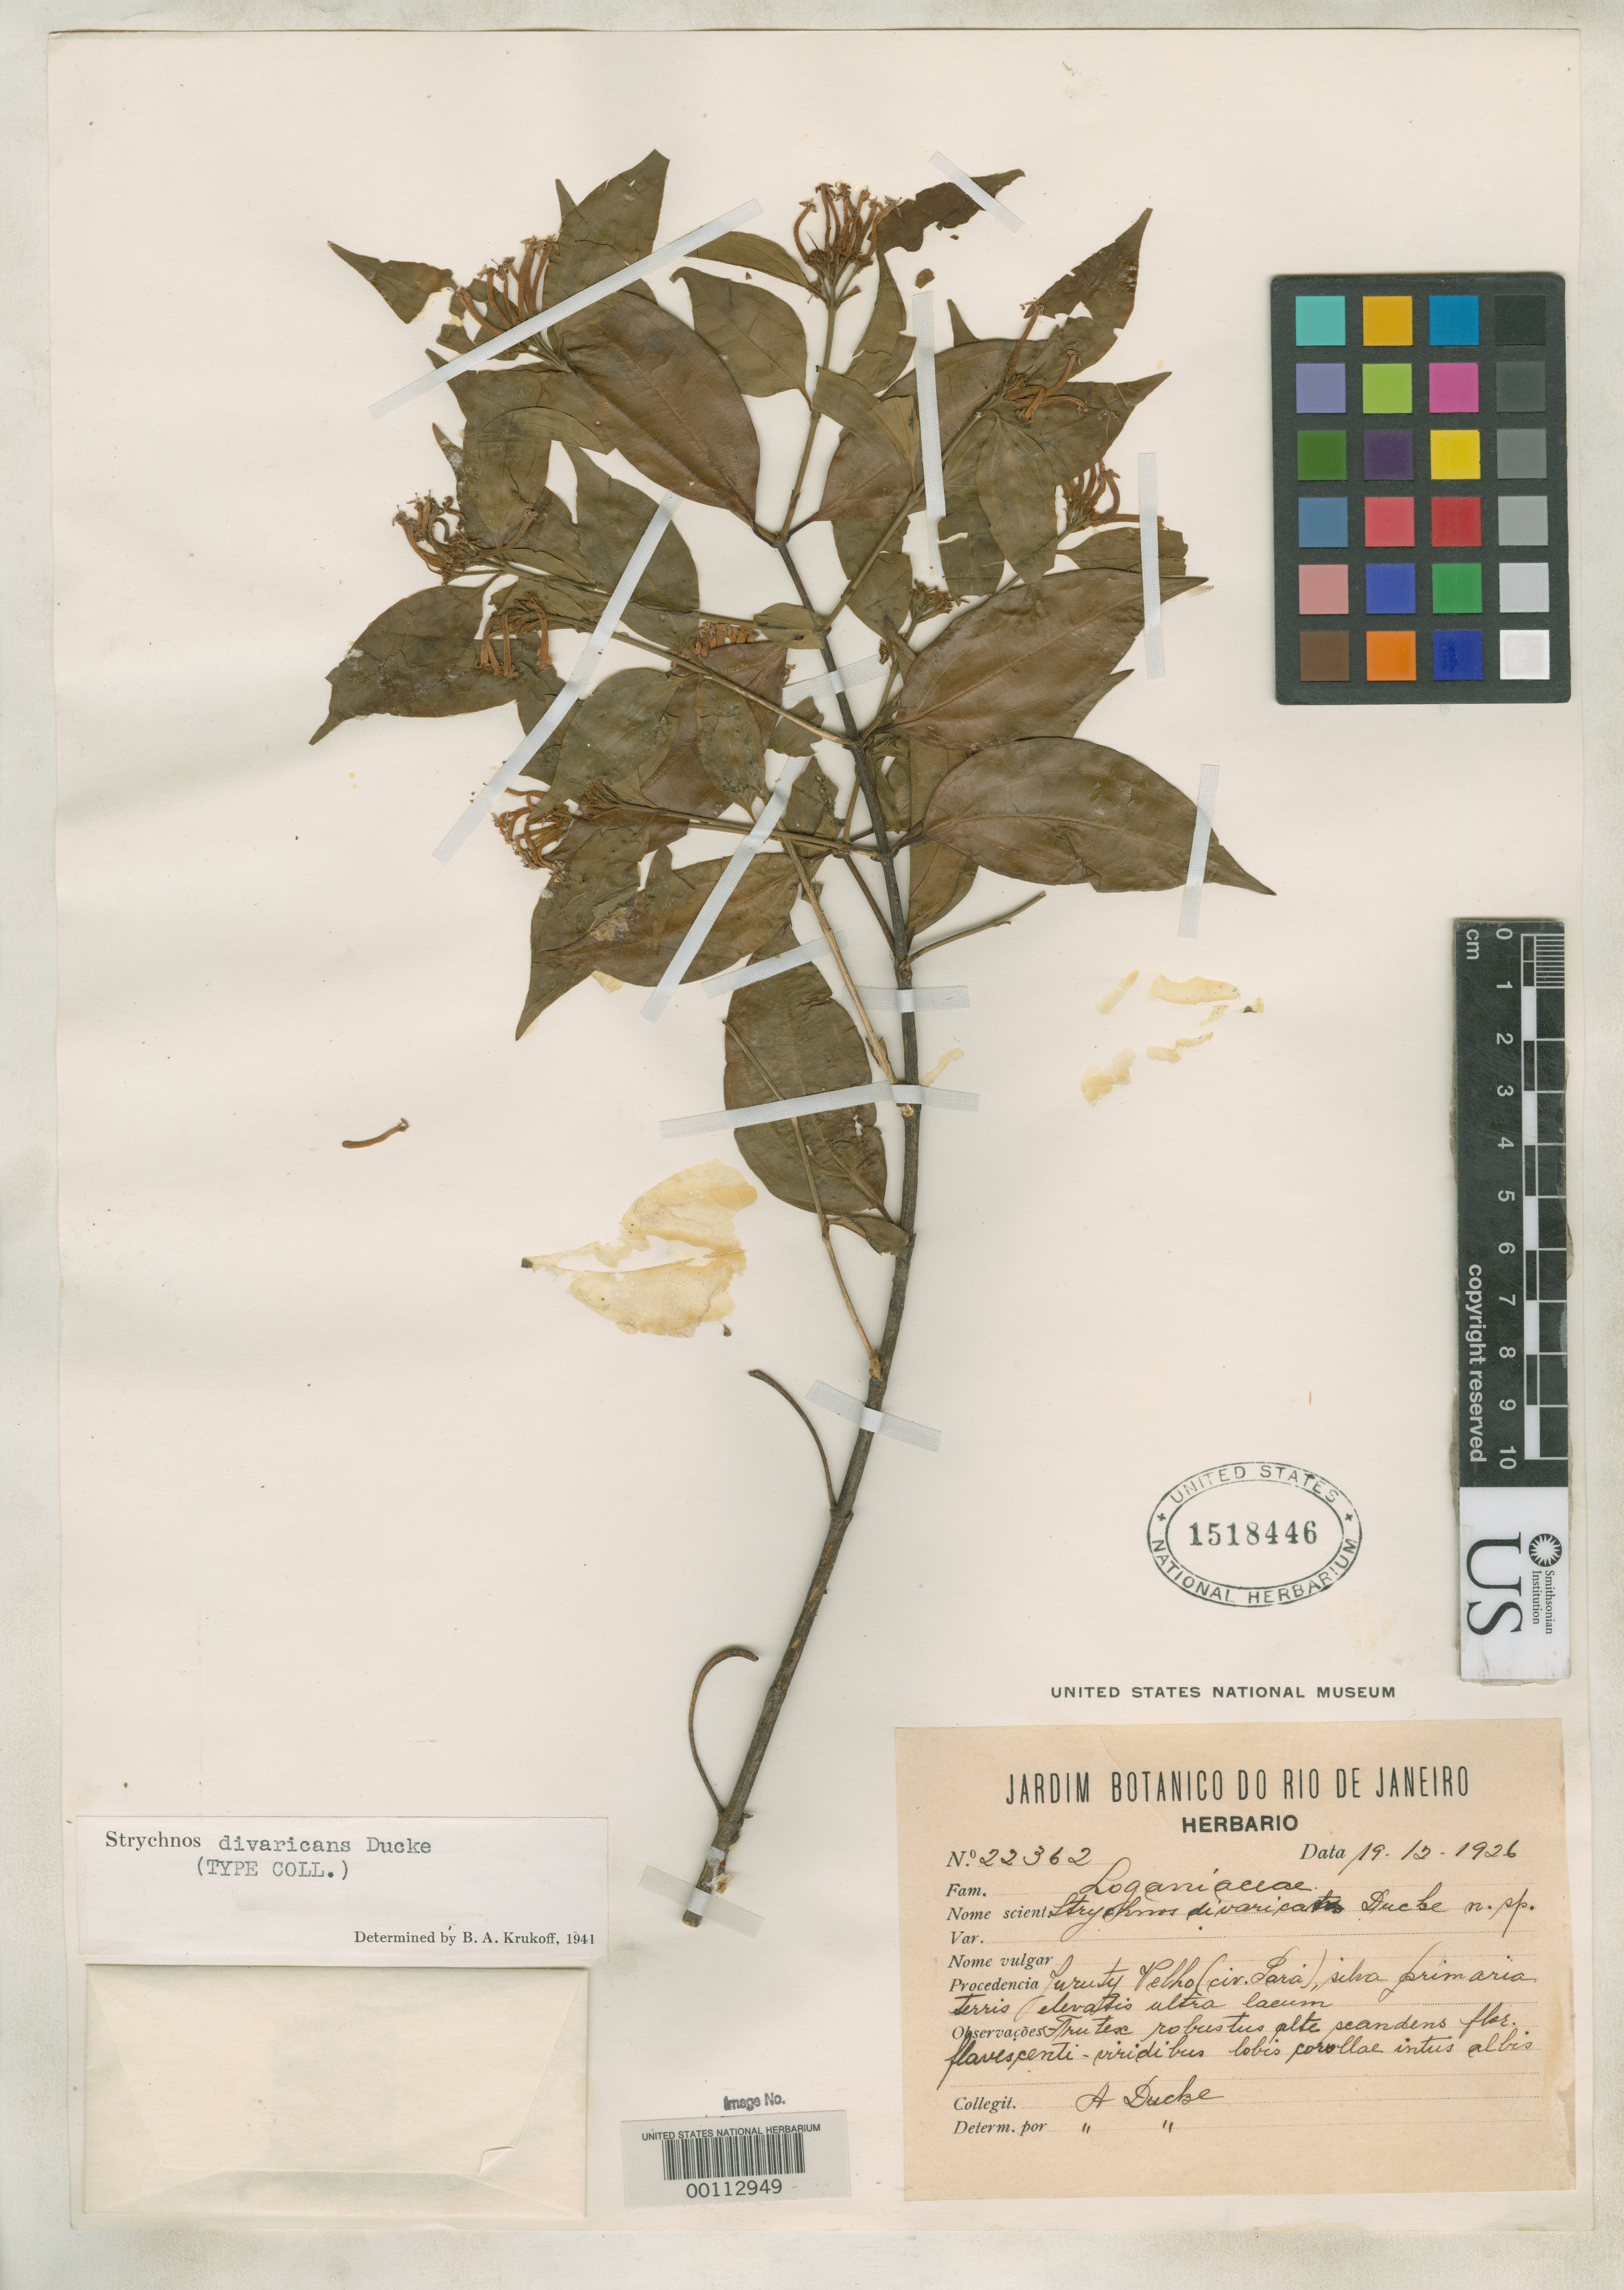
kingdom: Plantae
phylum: Tracheophyta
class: Magnoliopsida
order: Gentianales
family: Loganiaceae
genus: Strychnos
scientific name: Strychnos divaricans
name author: Ducke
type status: Isotype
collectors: A. Ducke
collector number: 22362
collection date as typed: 19 Dec 1926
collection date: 1926-12-19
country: Brazil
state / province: Pará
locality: Juruty Pelbo, near Belem.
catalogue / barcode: US 1518446